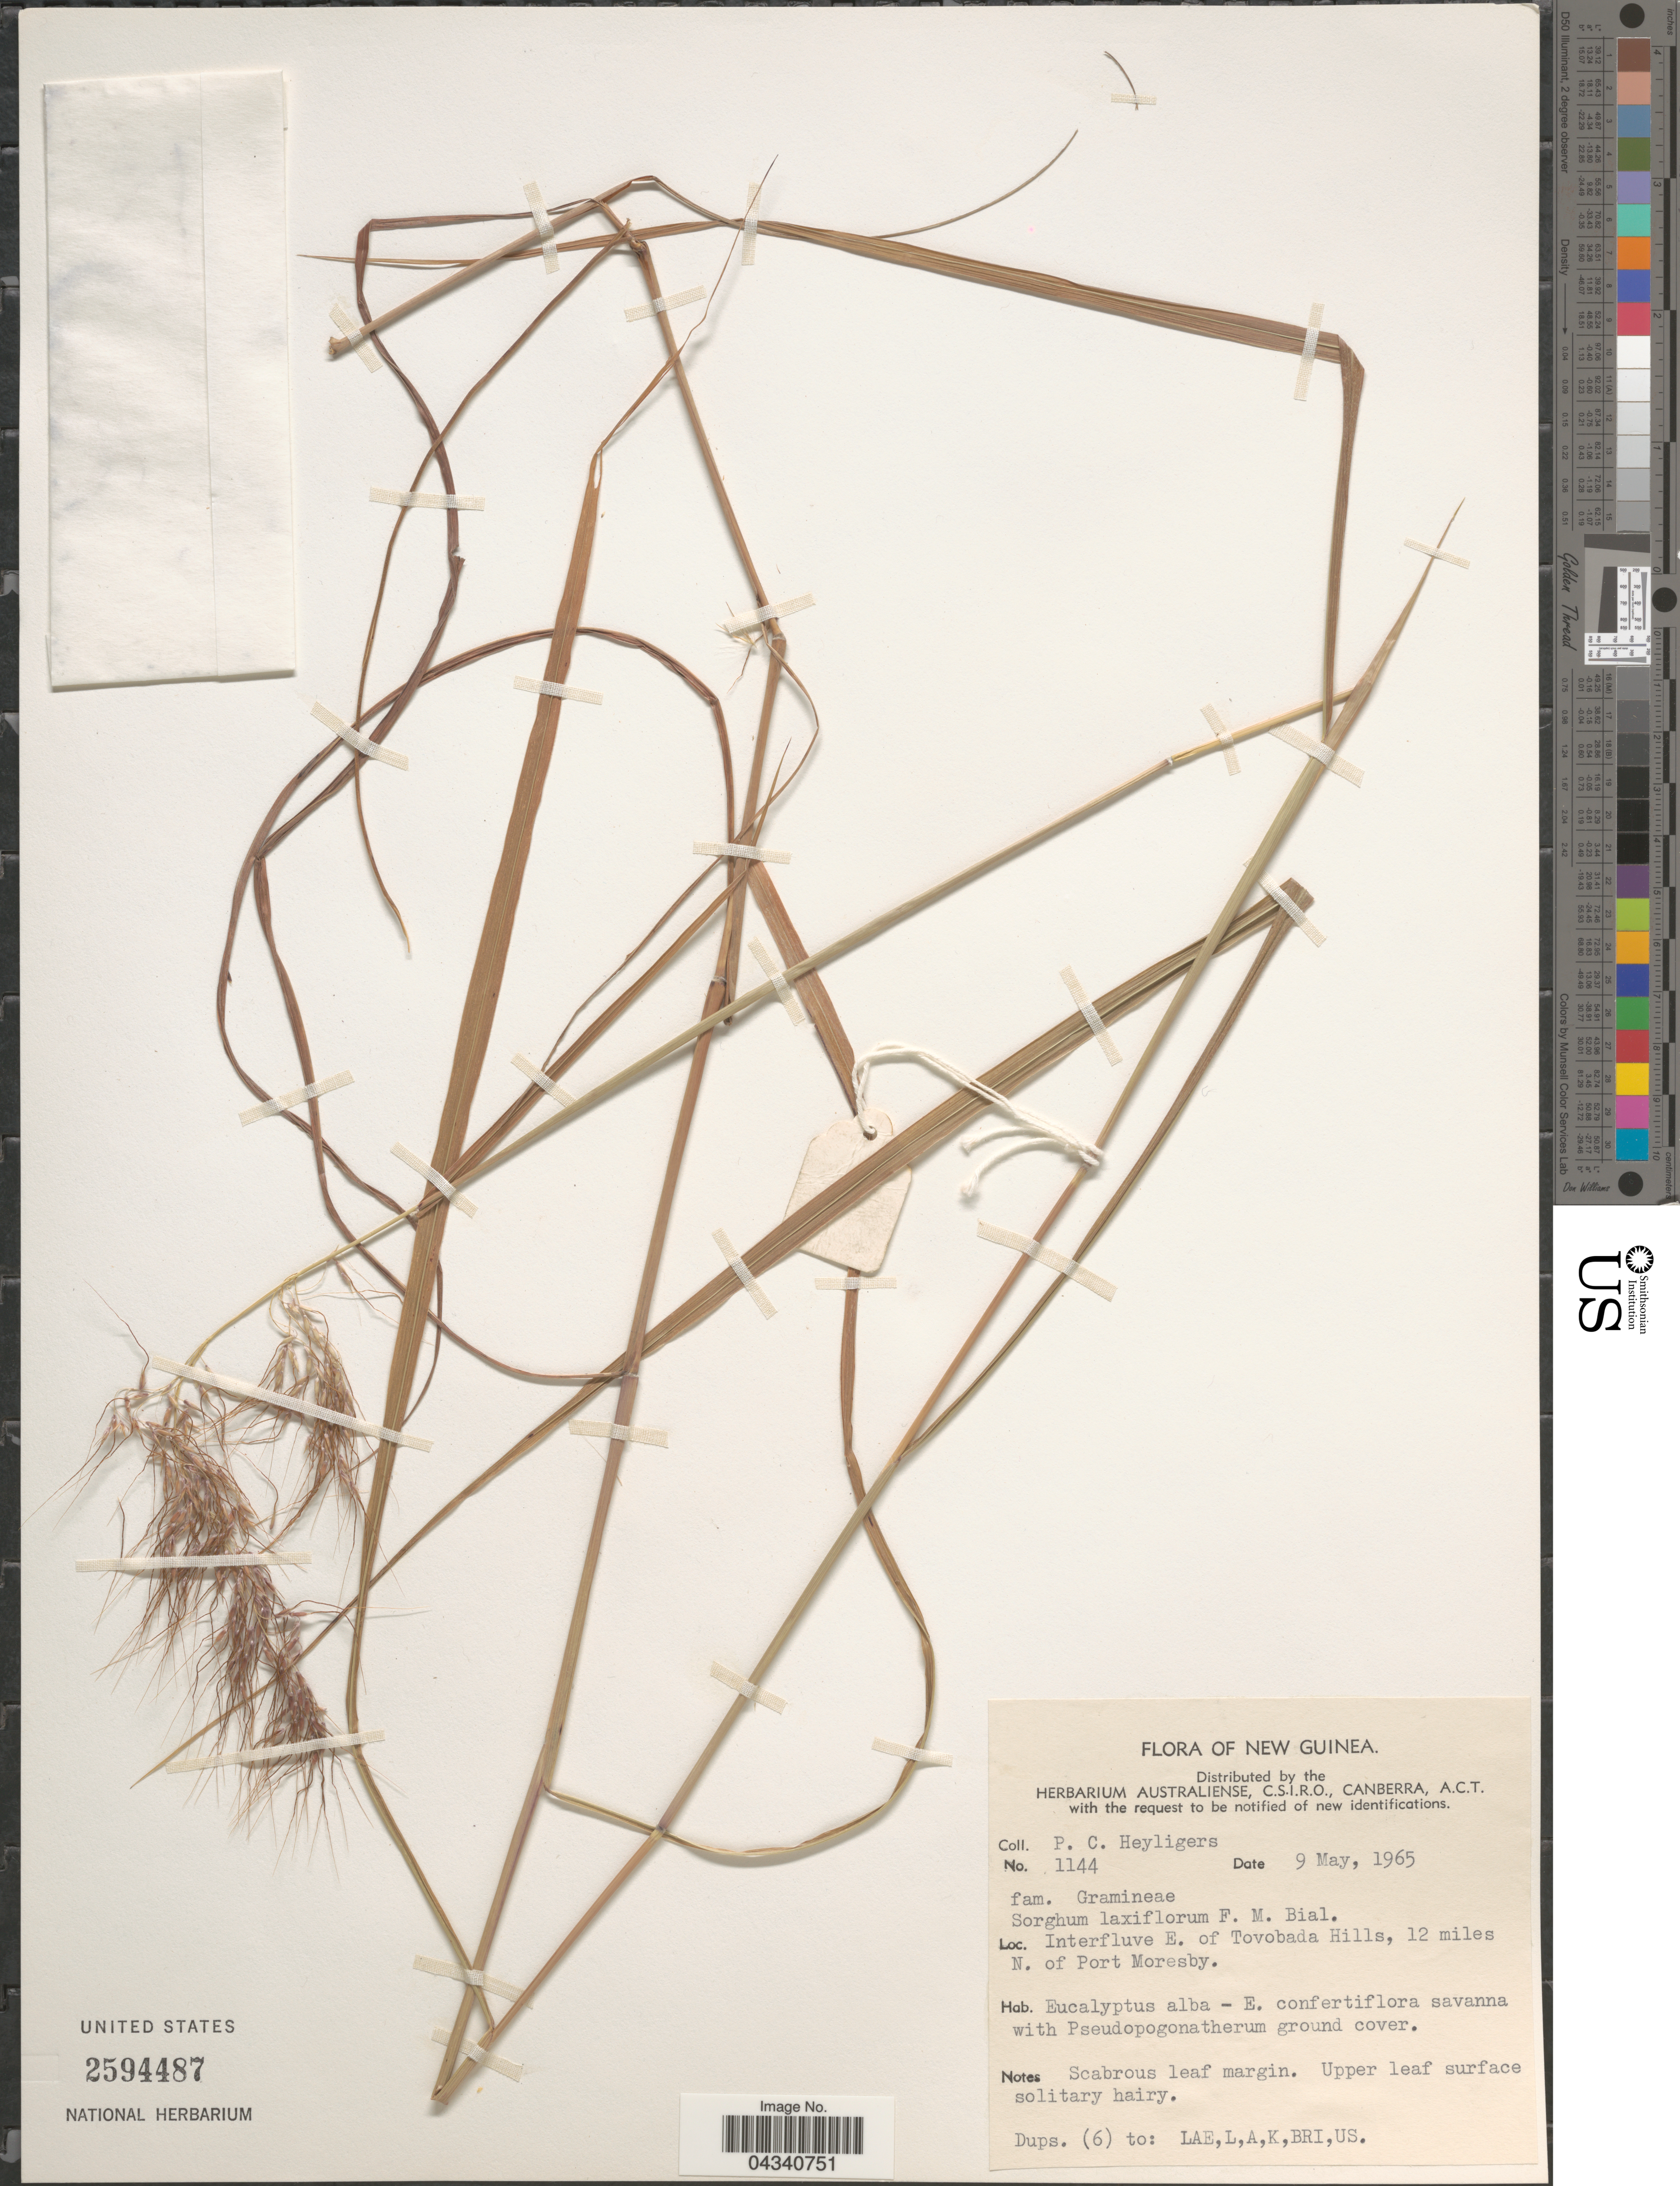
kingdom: Plantae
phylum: Tracheophyta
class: Liliopsida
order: Poales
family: Poaceae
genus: Sorghum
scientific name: Sorghum laxiflorum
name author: F.M. Bailey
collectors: P. Heyligers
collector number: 1144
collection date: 1965-05-09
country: Papua New Guinea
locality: New Guinea. Interfluve E. of Tovobada Hills, 12 miles N. of Port Moresby.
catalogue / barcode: US 2594487